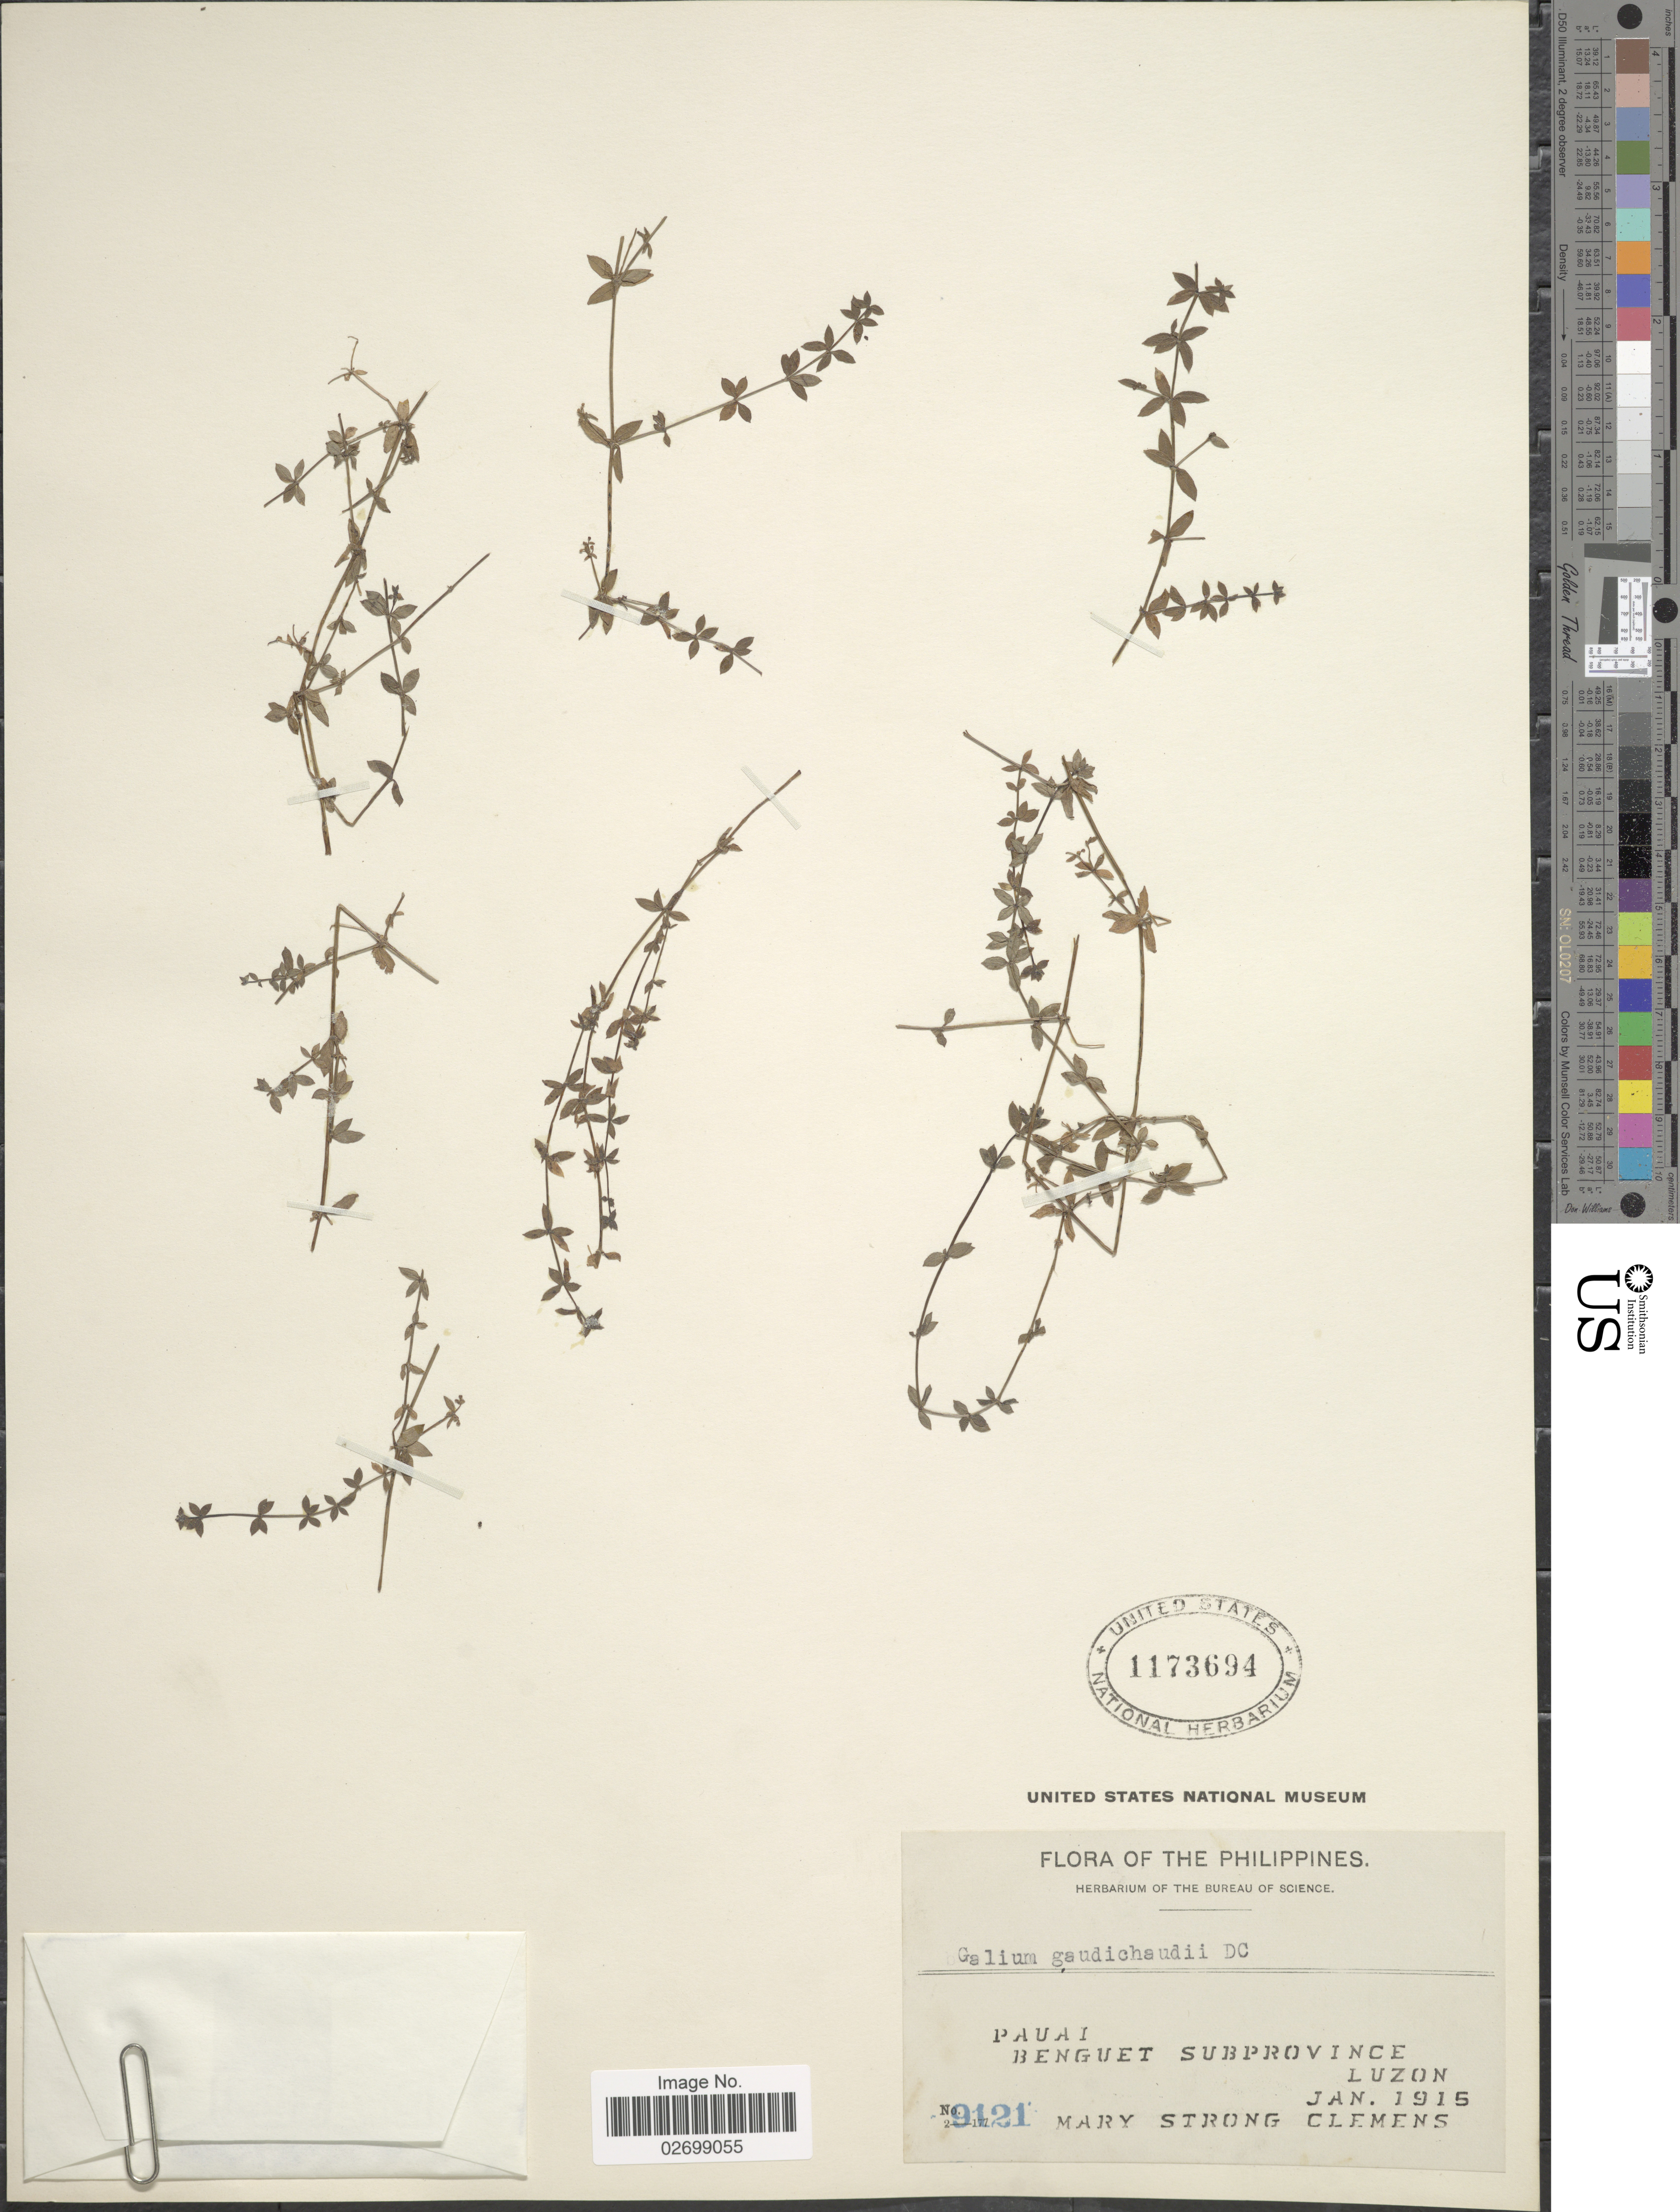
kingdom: Plantae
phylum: Tracheophyta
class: Magnoliopsida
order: Gentianales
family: Rubiaceae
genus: Galium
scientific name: Galium gaudichaudii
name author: DC.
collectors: M. S. Clemens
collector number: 9121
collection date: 1915-01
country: Philippines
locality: Pauai, Benguet Subprovince, Luzon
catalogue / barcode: US 1173694